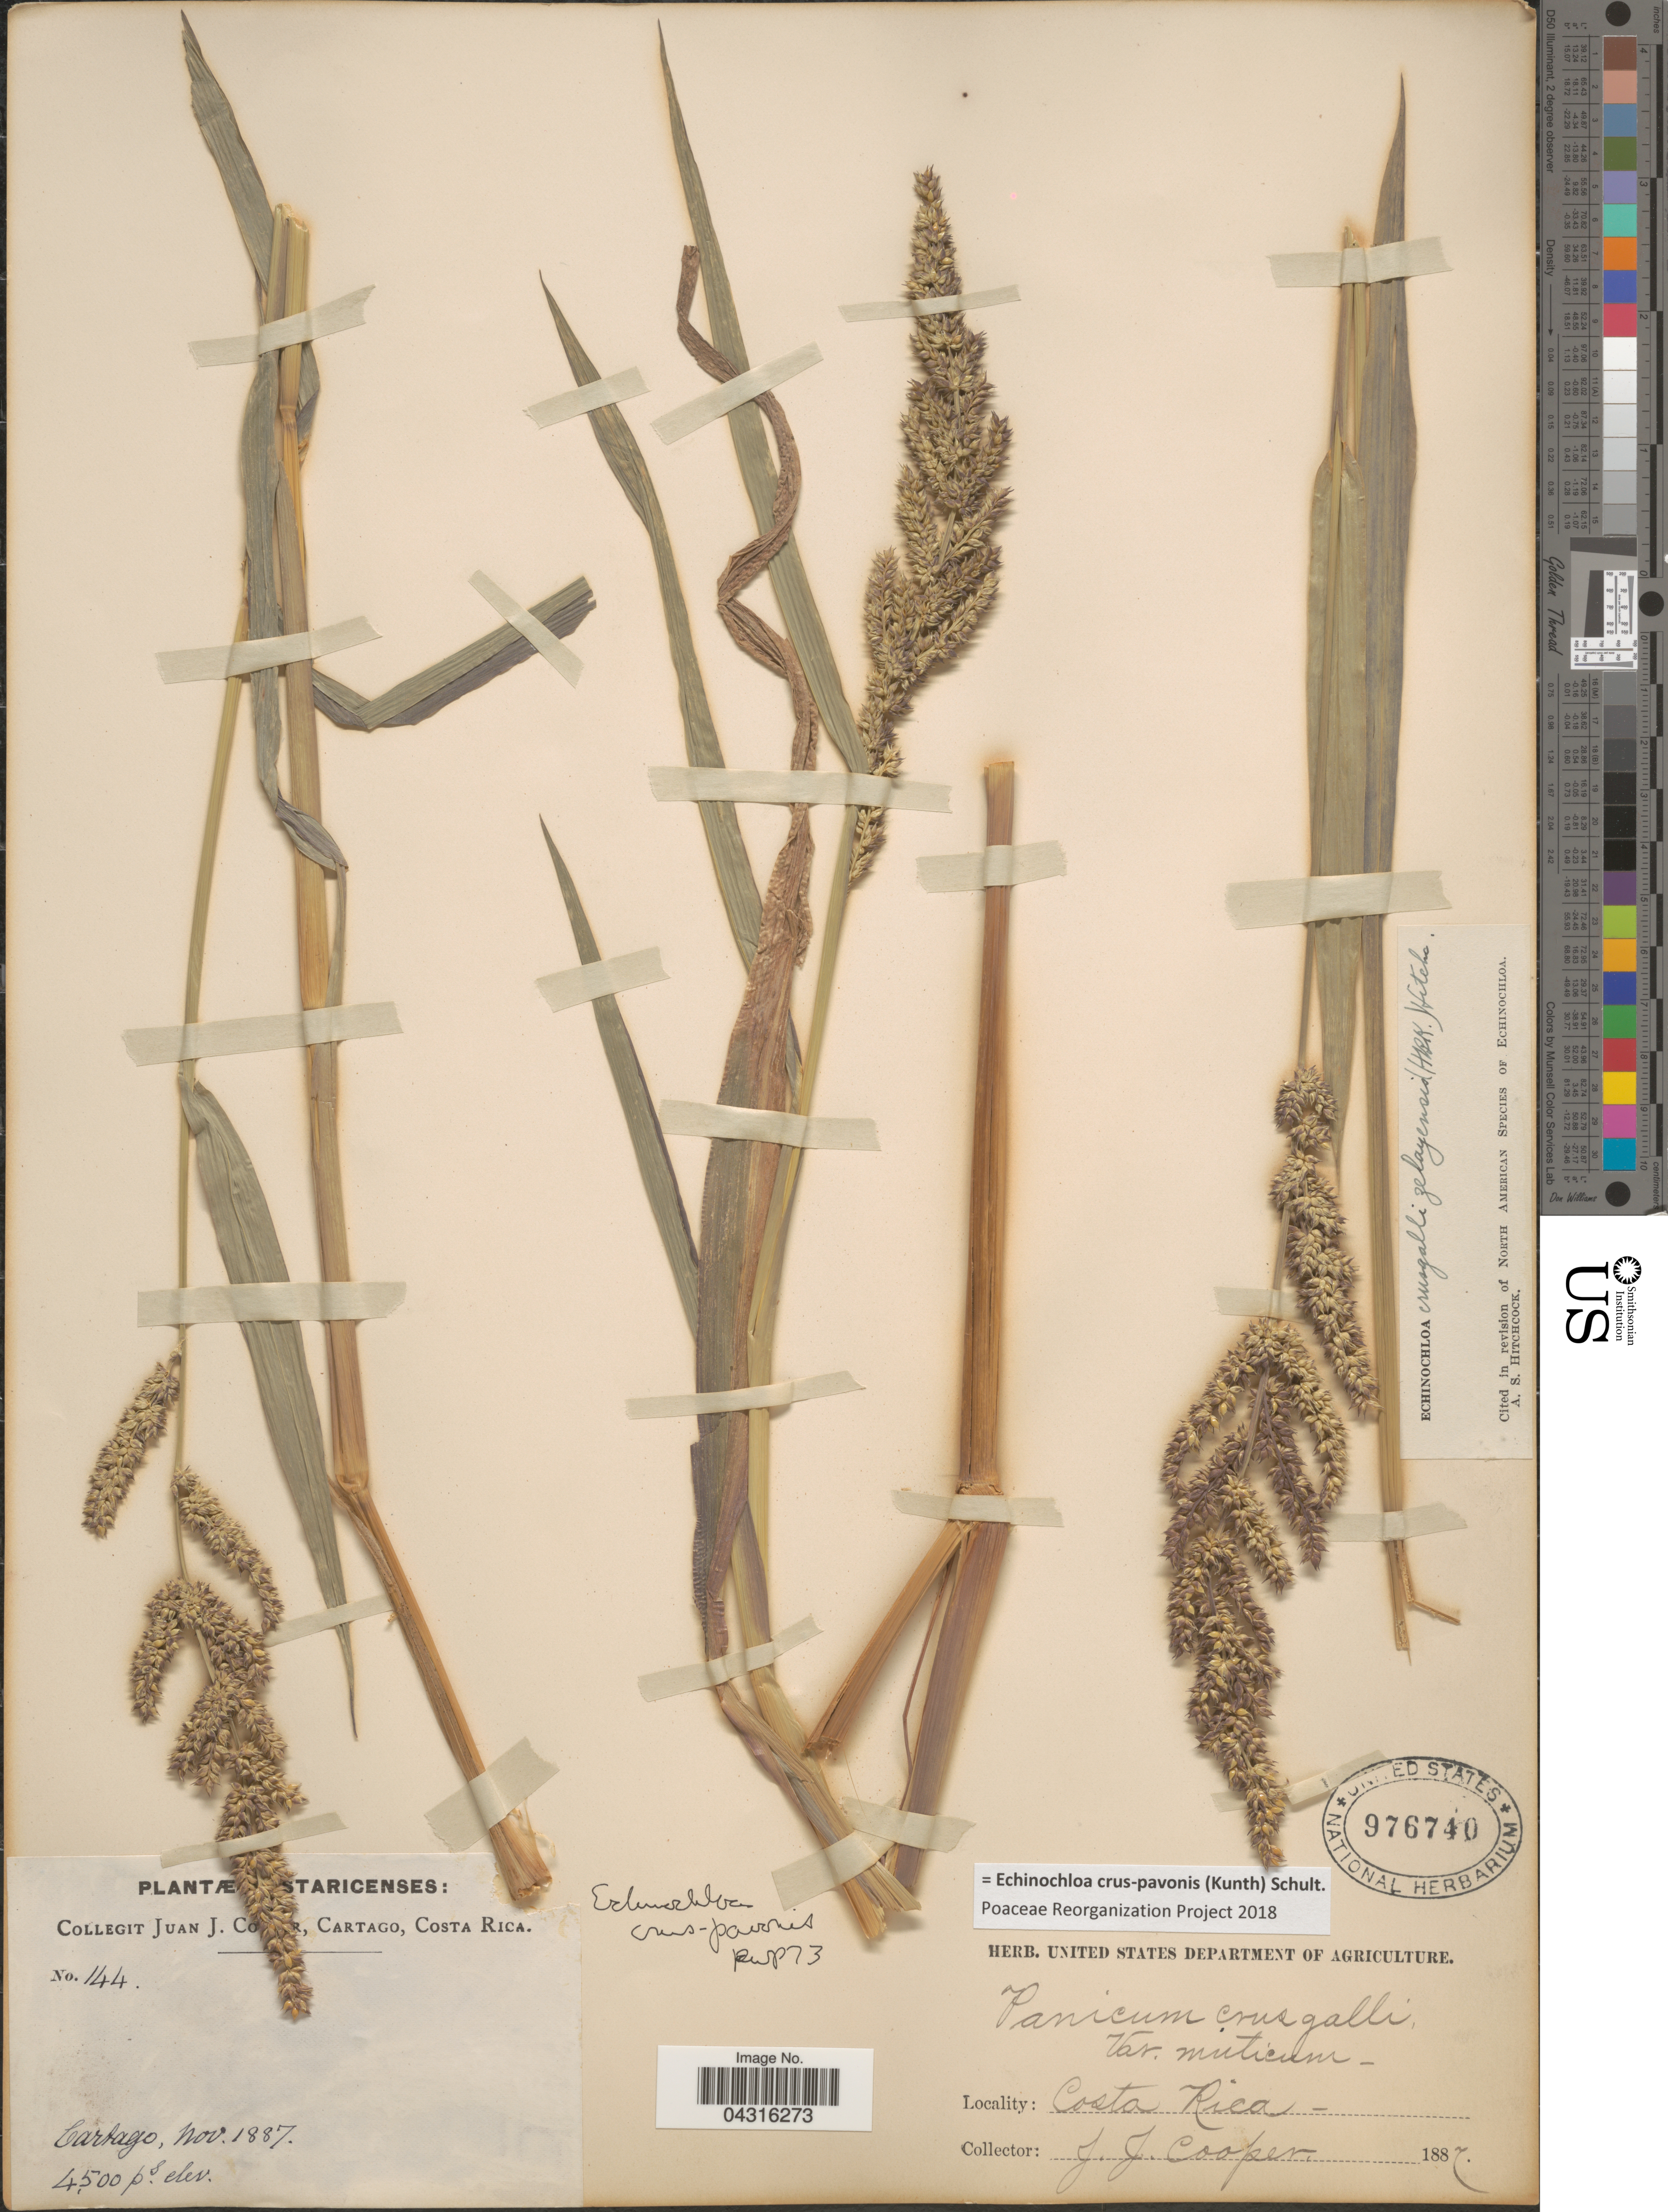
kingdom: Plantae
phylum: Tracheophyta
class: Liliopsida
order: Poales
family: Poaceae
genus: Echinochloa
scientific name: Echinochloa crus-pavonis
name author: (Kunth) Schult.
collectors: J. J. Cooper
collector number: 144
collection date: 1887-11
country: Costa Rica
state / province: Cartago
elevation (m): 1372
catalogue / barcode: US 976740